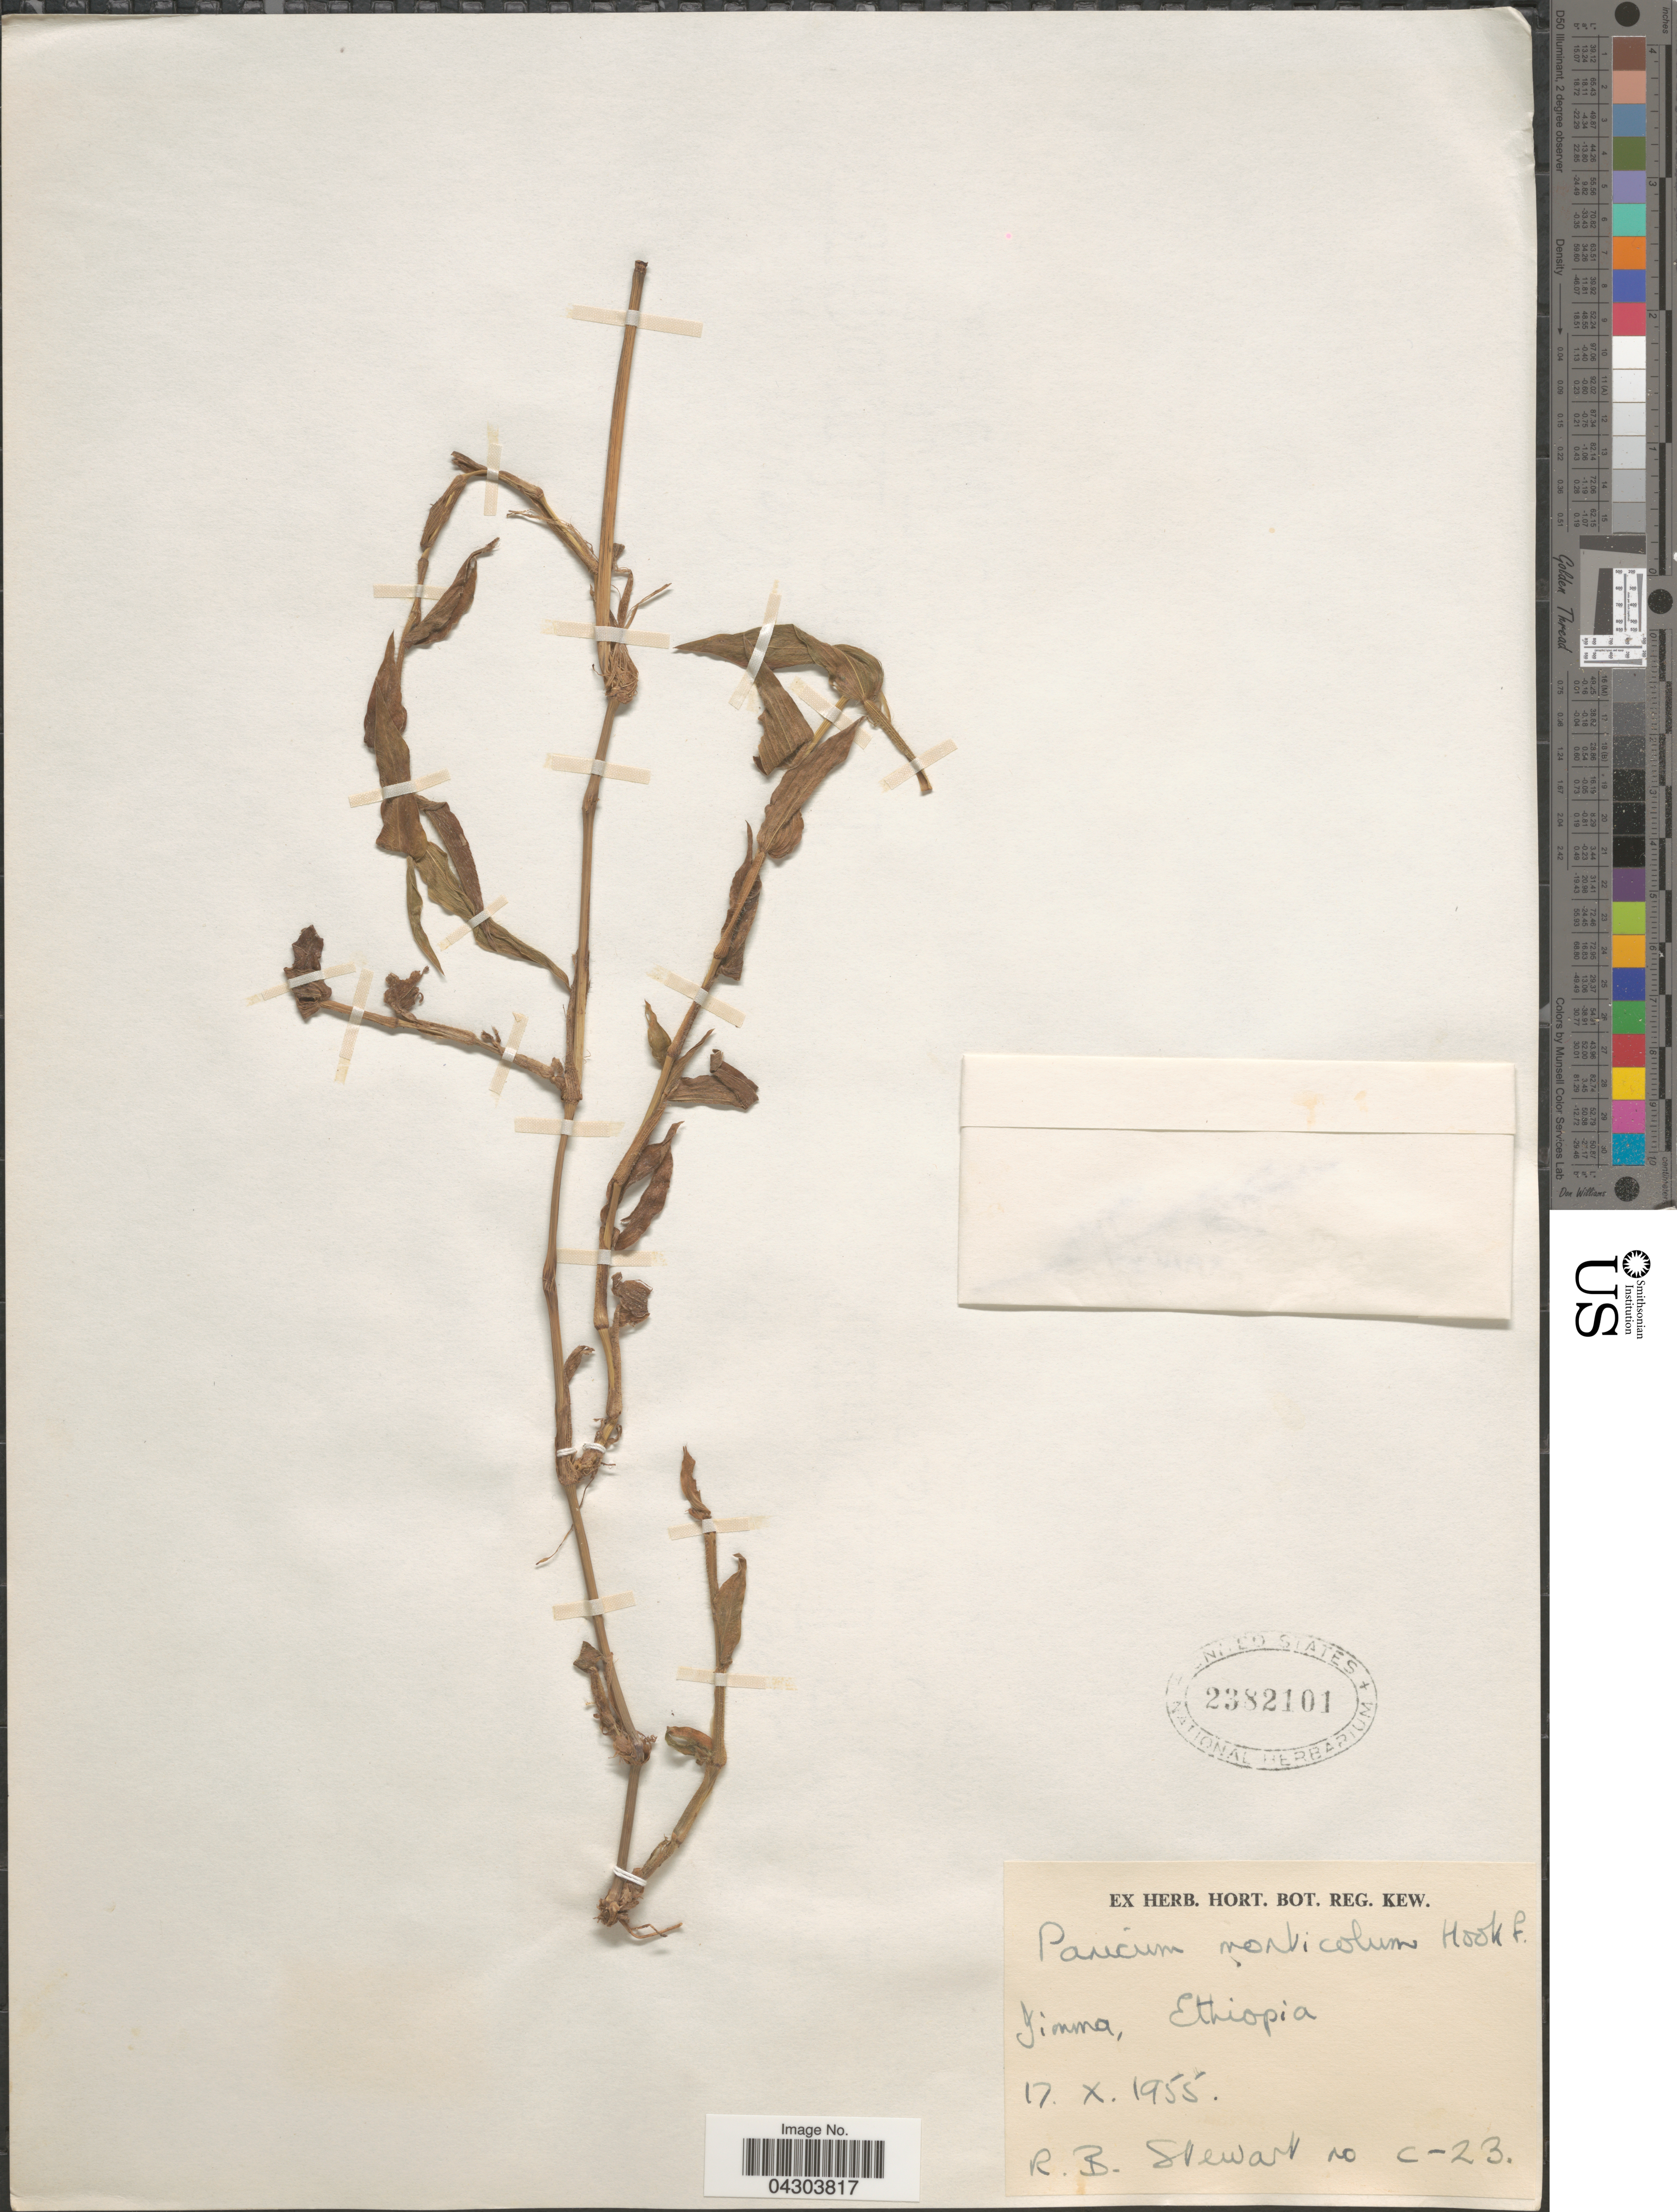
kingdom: Plantae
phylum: Tracheophyta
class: Liliopsida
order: Poales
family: Poaceae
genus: Panicum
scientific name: Panicum monticola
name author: Hillebr.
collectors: R. Stewart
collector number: C-23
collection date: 1955-10-17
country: Ethiopia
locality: Jimma.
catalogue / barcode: US 2382101